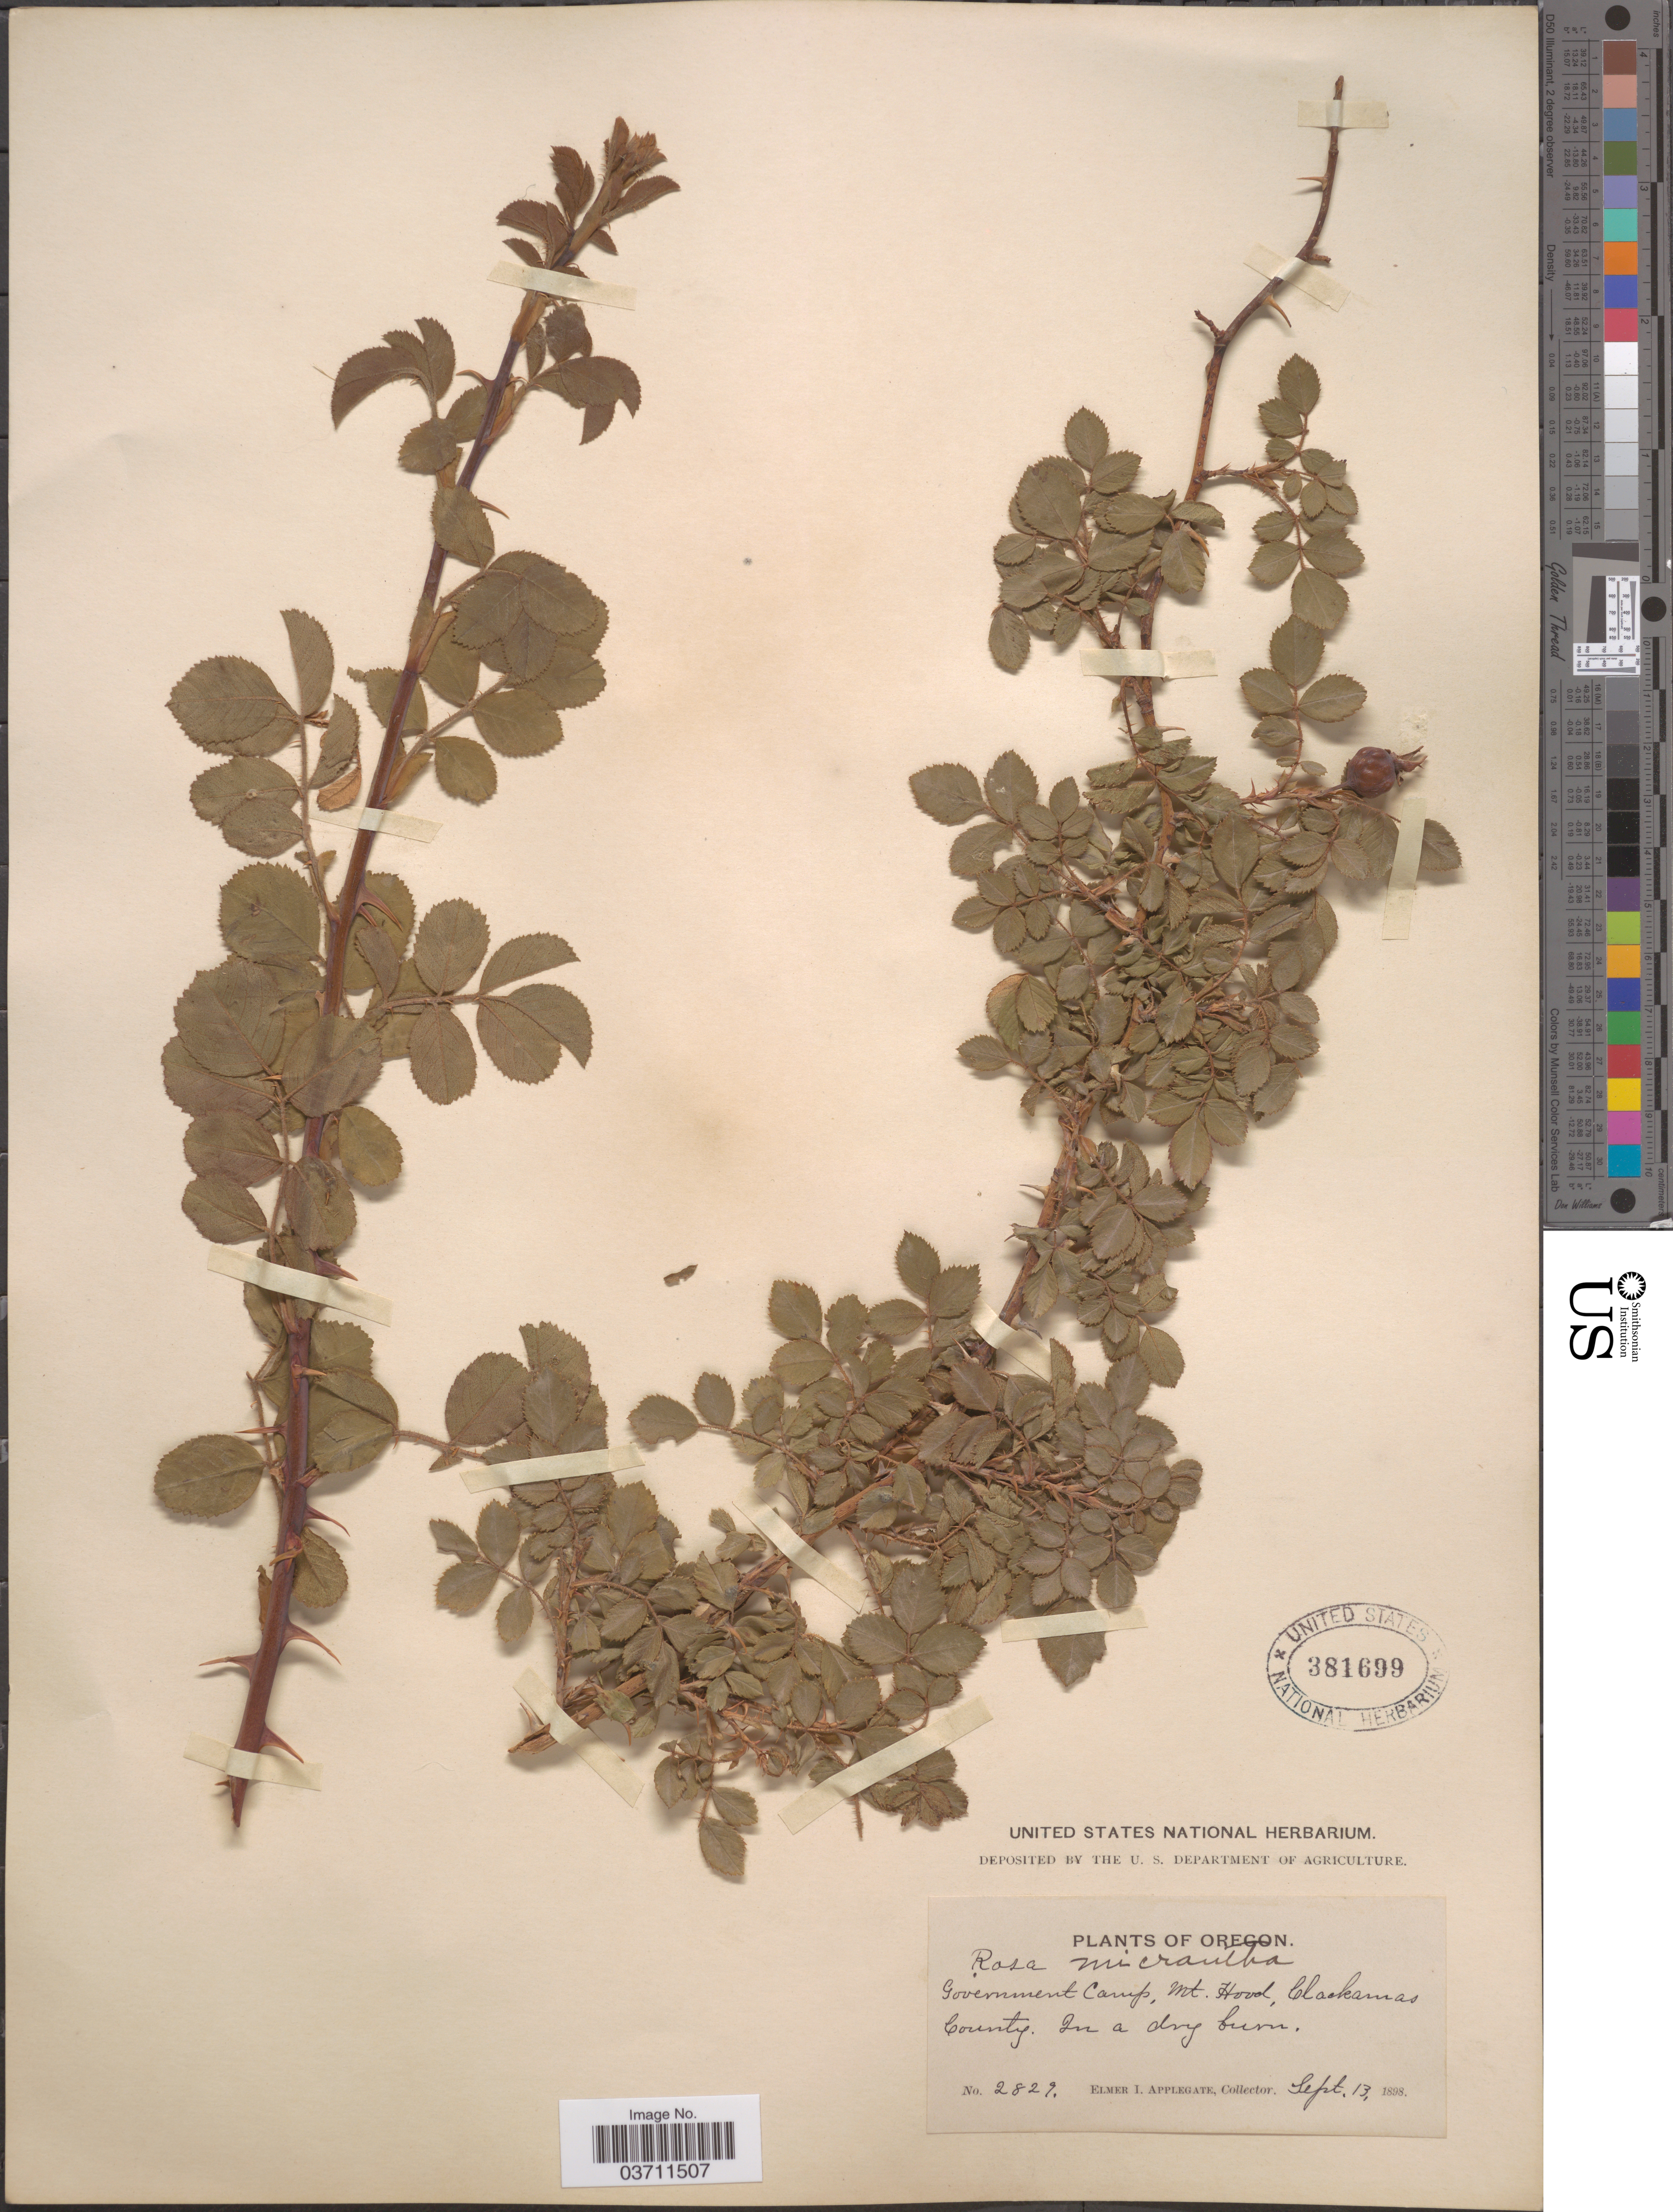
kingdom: Plantae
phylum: Tracheophyta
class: Magnoliopsida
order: Rosales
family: Rosaceae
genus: Rosa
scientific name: Rosa micrantha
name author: Borrer ex Small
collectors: E. I. Applegate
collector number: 2829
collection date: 1898-09-13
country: United States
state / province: Oregon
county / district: Clackamas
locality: Government Camp, Mt. Hood, Clackamas County.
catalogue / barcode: US 381699